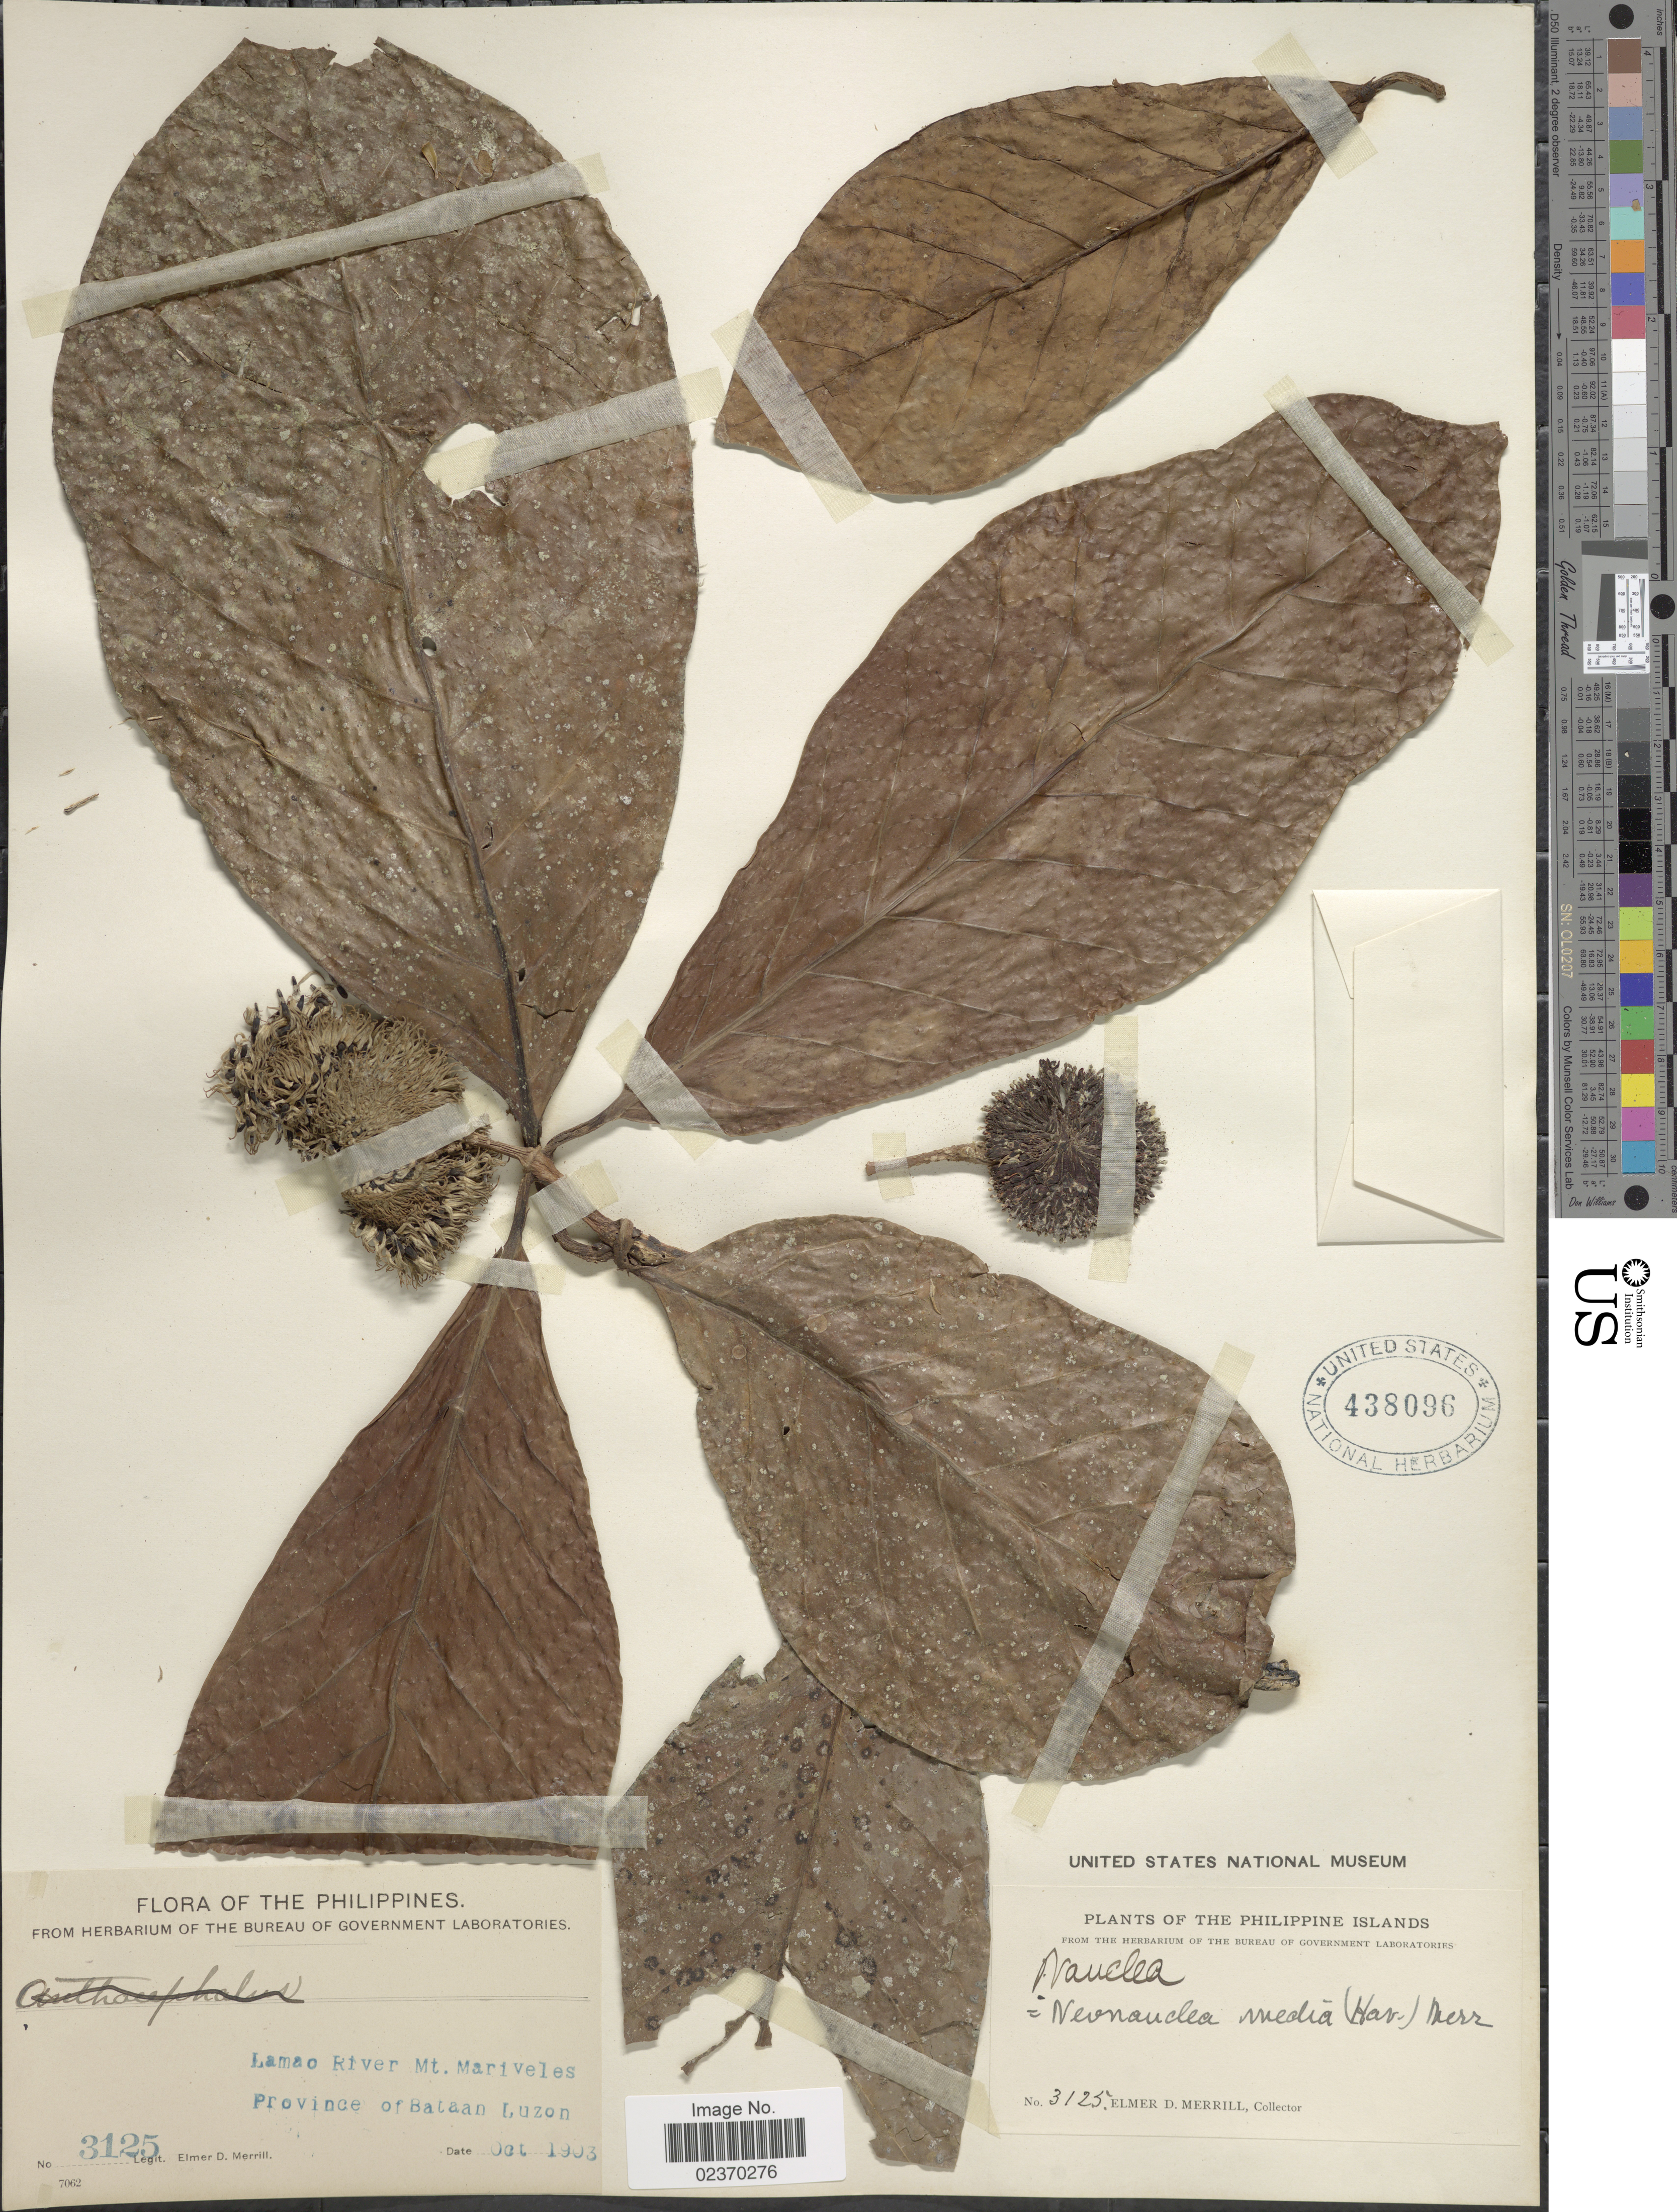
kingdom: Plantae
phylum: Tracheophyta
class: Magnoliopsida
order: Gentianales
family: Rubiaceae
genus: Neonauclea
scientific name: Neonauclea media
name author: (Havil.) Merr.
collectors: E. D. Merrill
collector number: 3125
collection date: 1903-10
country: Philippines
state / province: Cagayan Valley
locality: The Philippine Islands, Lamao River Mt Mariveles, Province Bataan Luzon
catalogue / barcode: US 438096